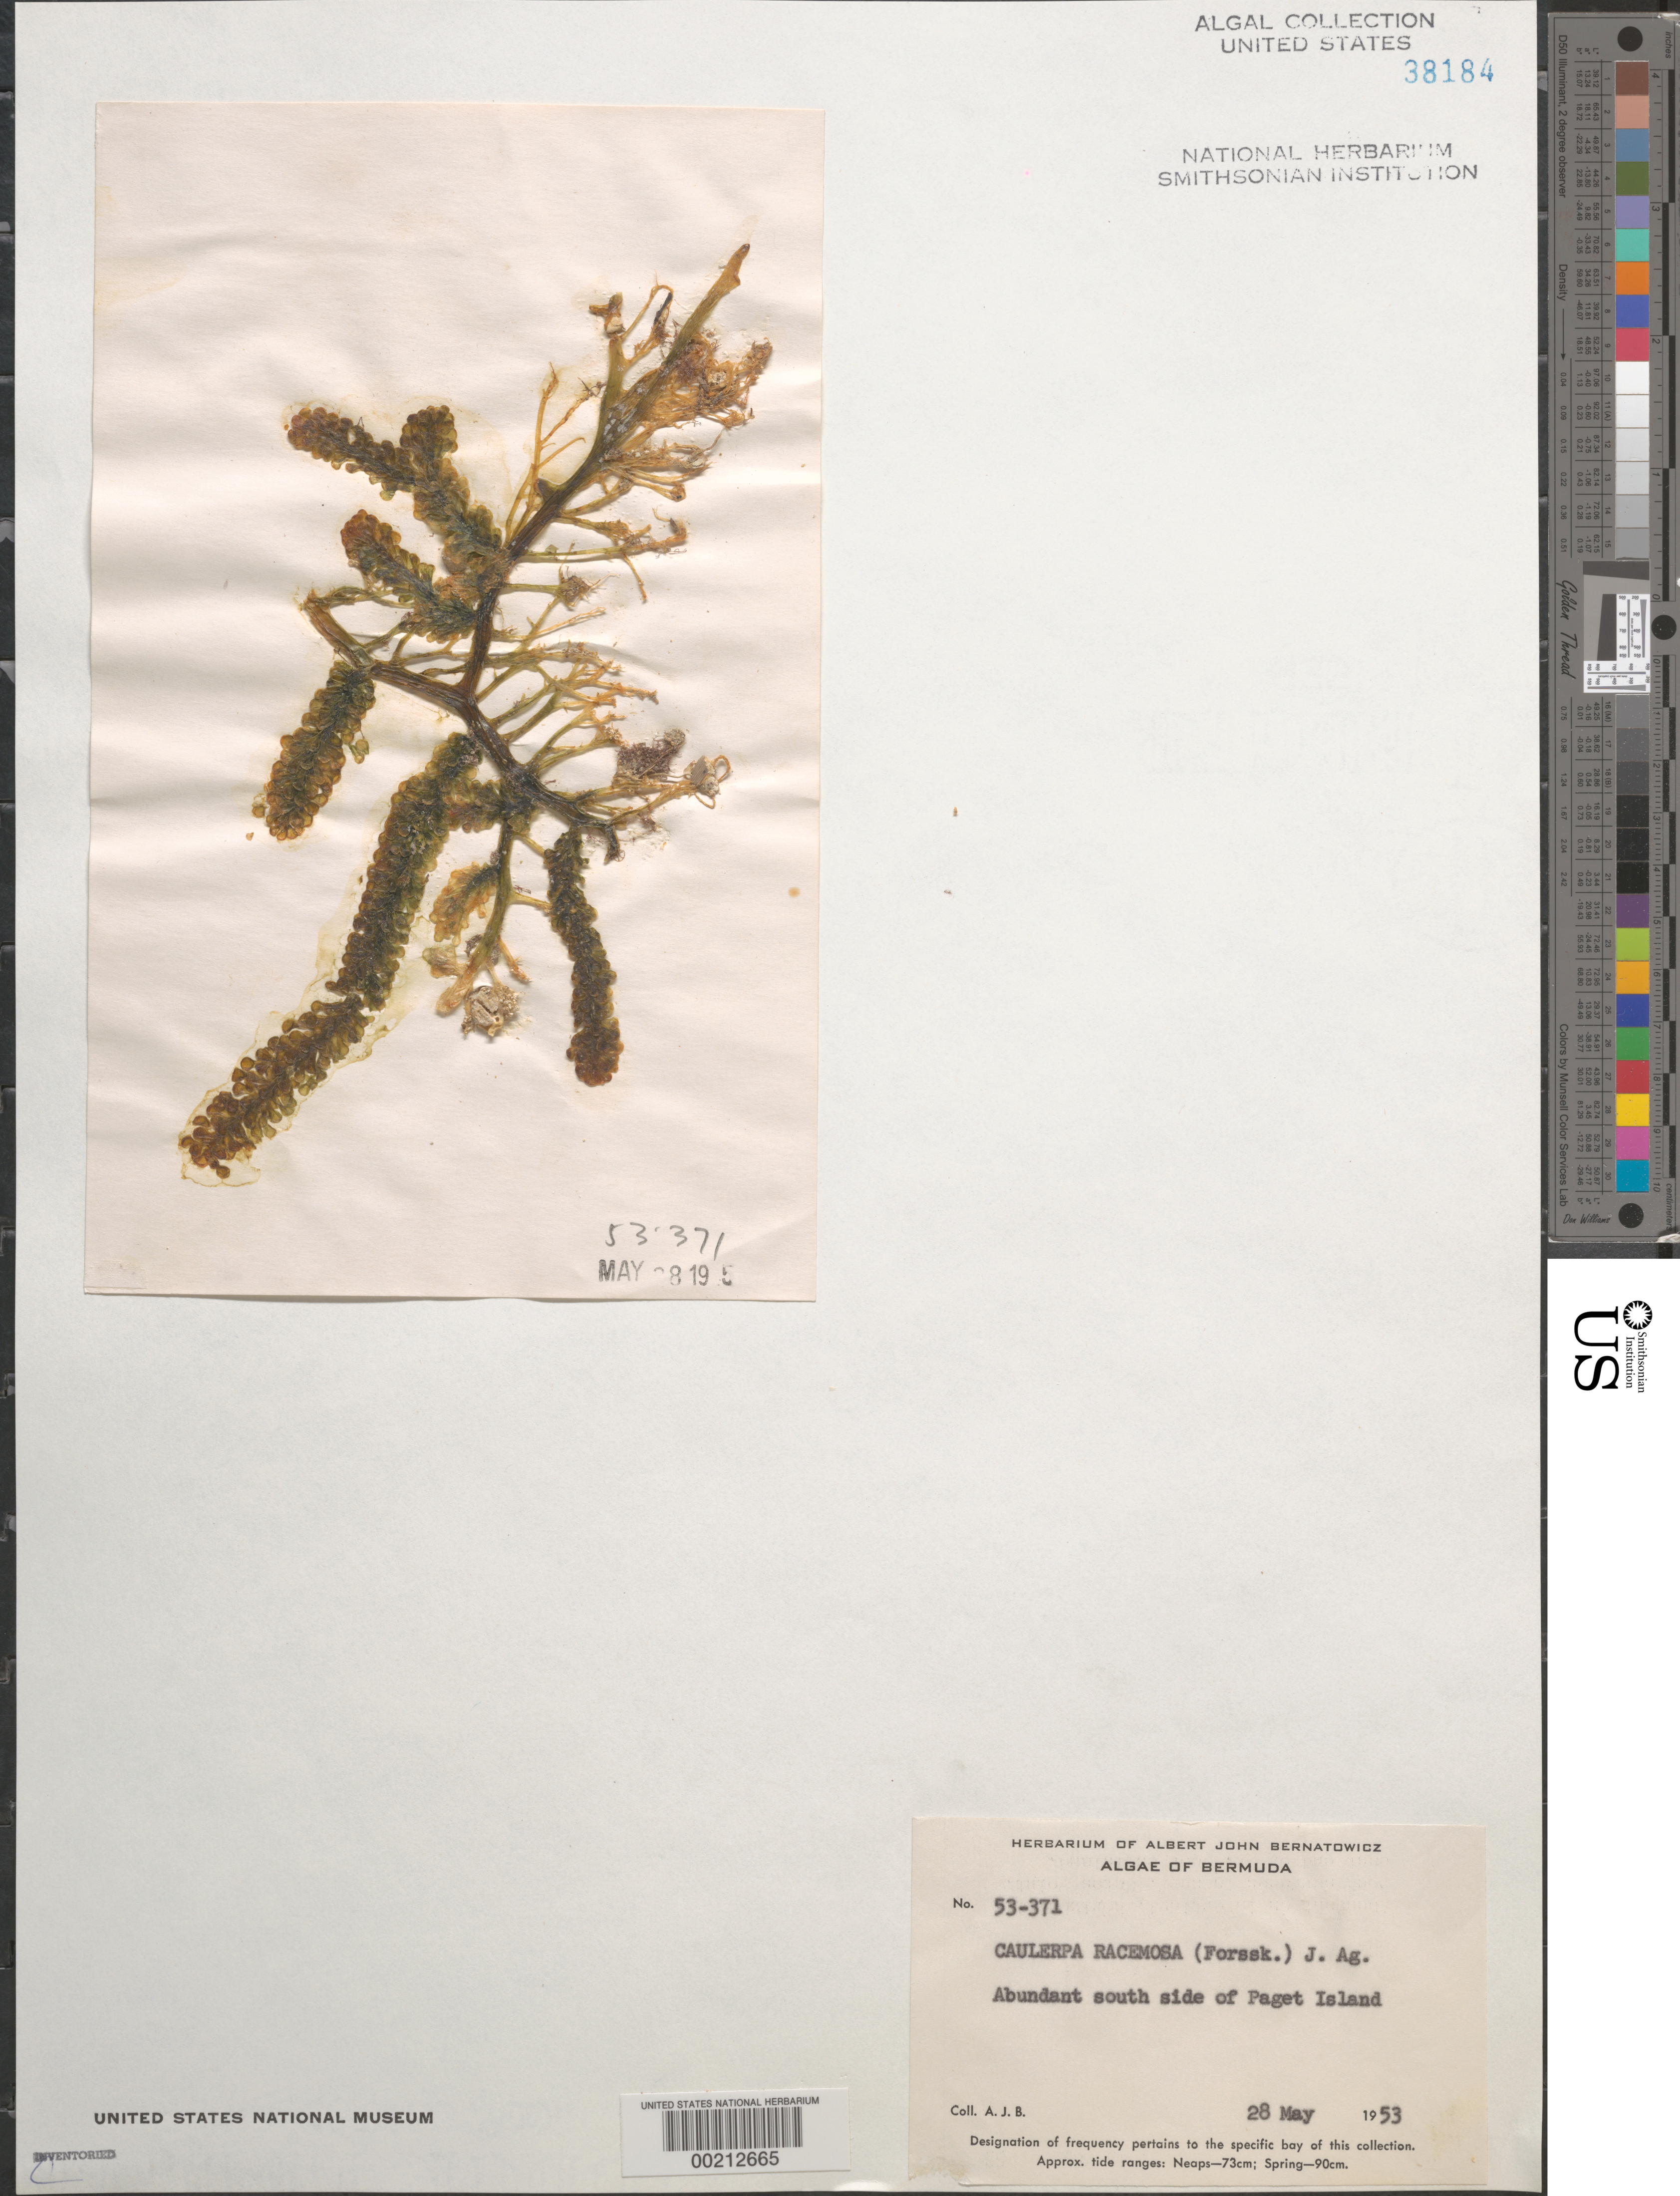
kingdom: Plantae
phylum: Chlorophyta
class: Ulvophyceae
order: Bryopsidales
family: Caulerpaceae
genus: Caulerpa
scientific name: Caulerpa racemosa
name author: (Forssk.) J. Agardh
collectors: A. Bernatowicz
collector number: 53-371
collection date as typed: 28 May 1953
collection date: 1953-05-28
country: Bermuda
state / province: Saint George's (parish)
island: Paget Island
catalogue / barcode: US 38184